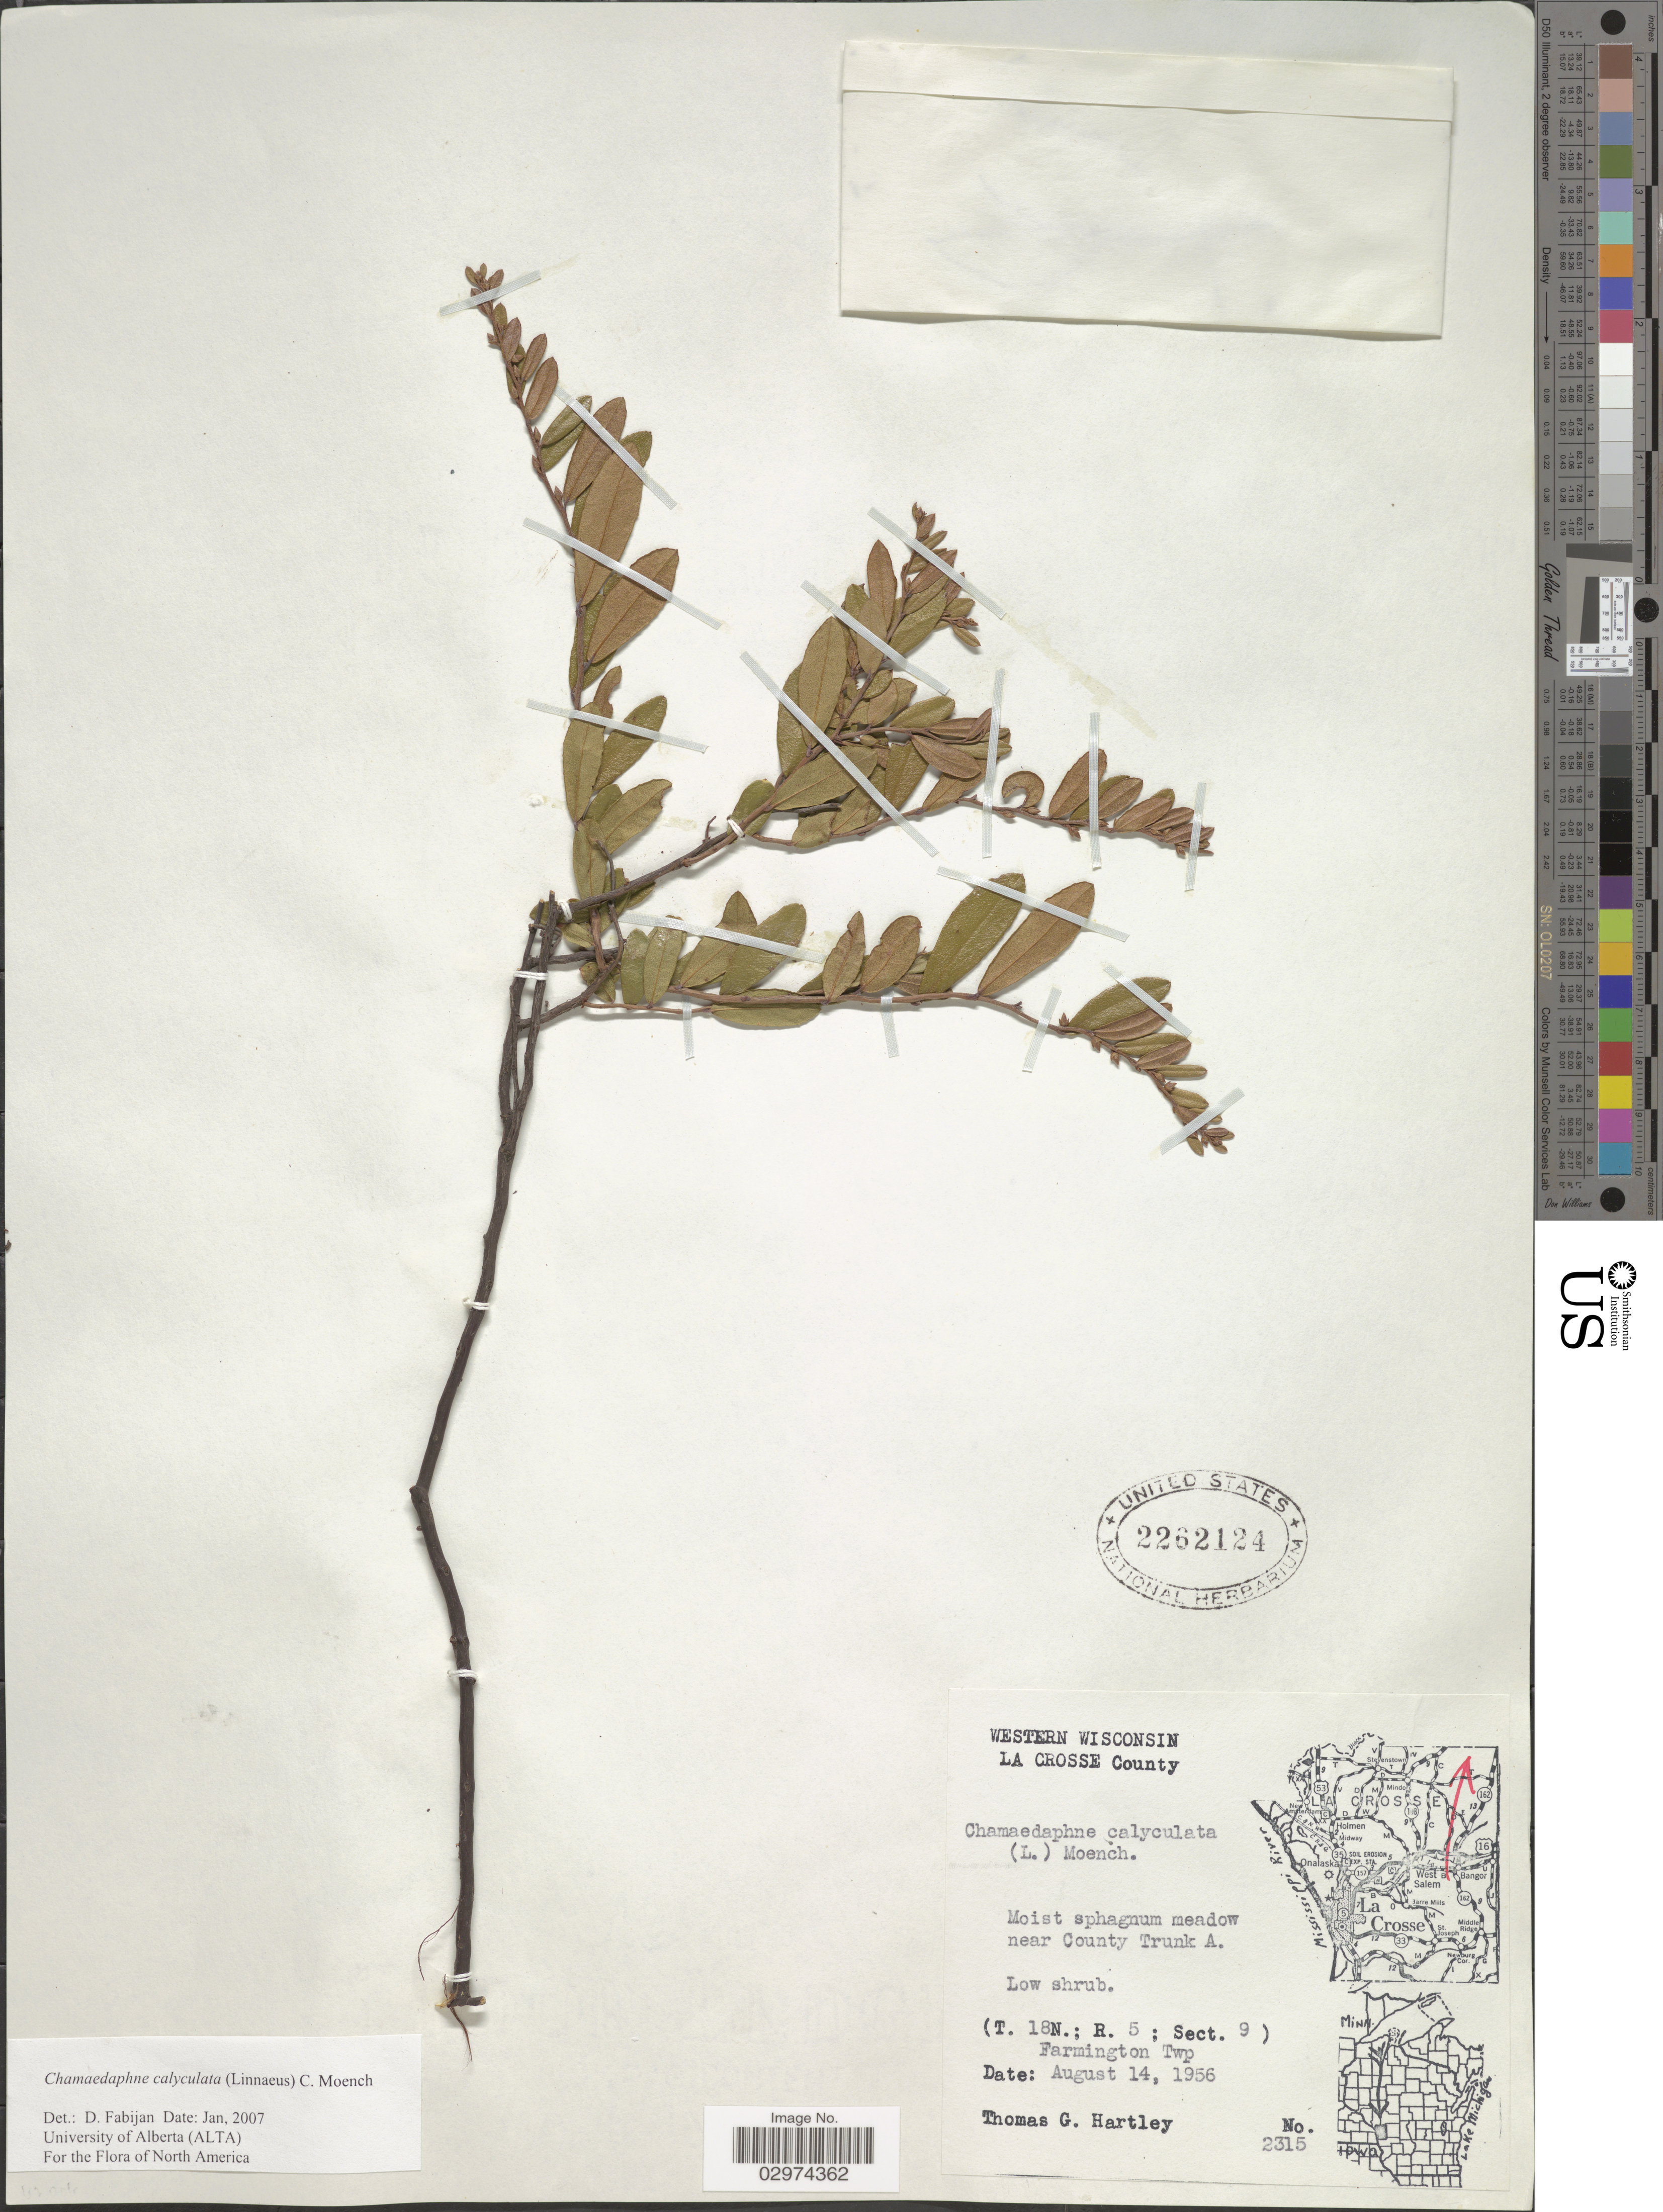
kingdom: Plantae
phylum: Tracheophyta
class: Magnoliopsida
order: Ericales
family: Ericaceae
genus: Chamaedaphne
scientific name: Chamaedaphne calyculata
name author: (L.) Moench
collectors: T. G. Hartley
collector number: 2315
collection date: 1956-08-14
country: United States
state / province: Wisconsin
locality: Western Wisconsin. La Crosse County. Near County Trunk A. (T. 18N.; R. 5 ; Sect. 9) Farmington Twp.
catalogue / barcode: US 2262124